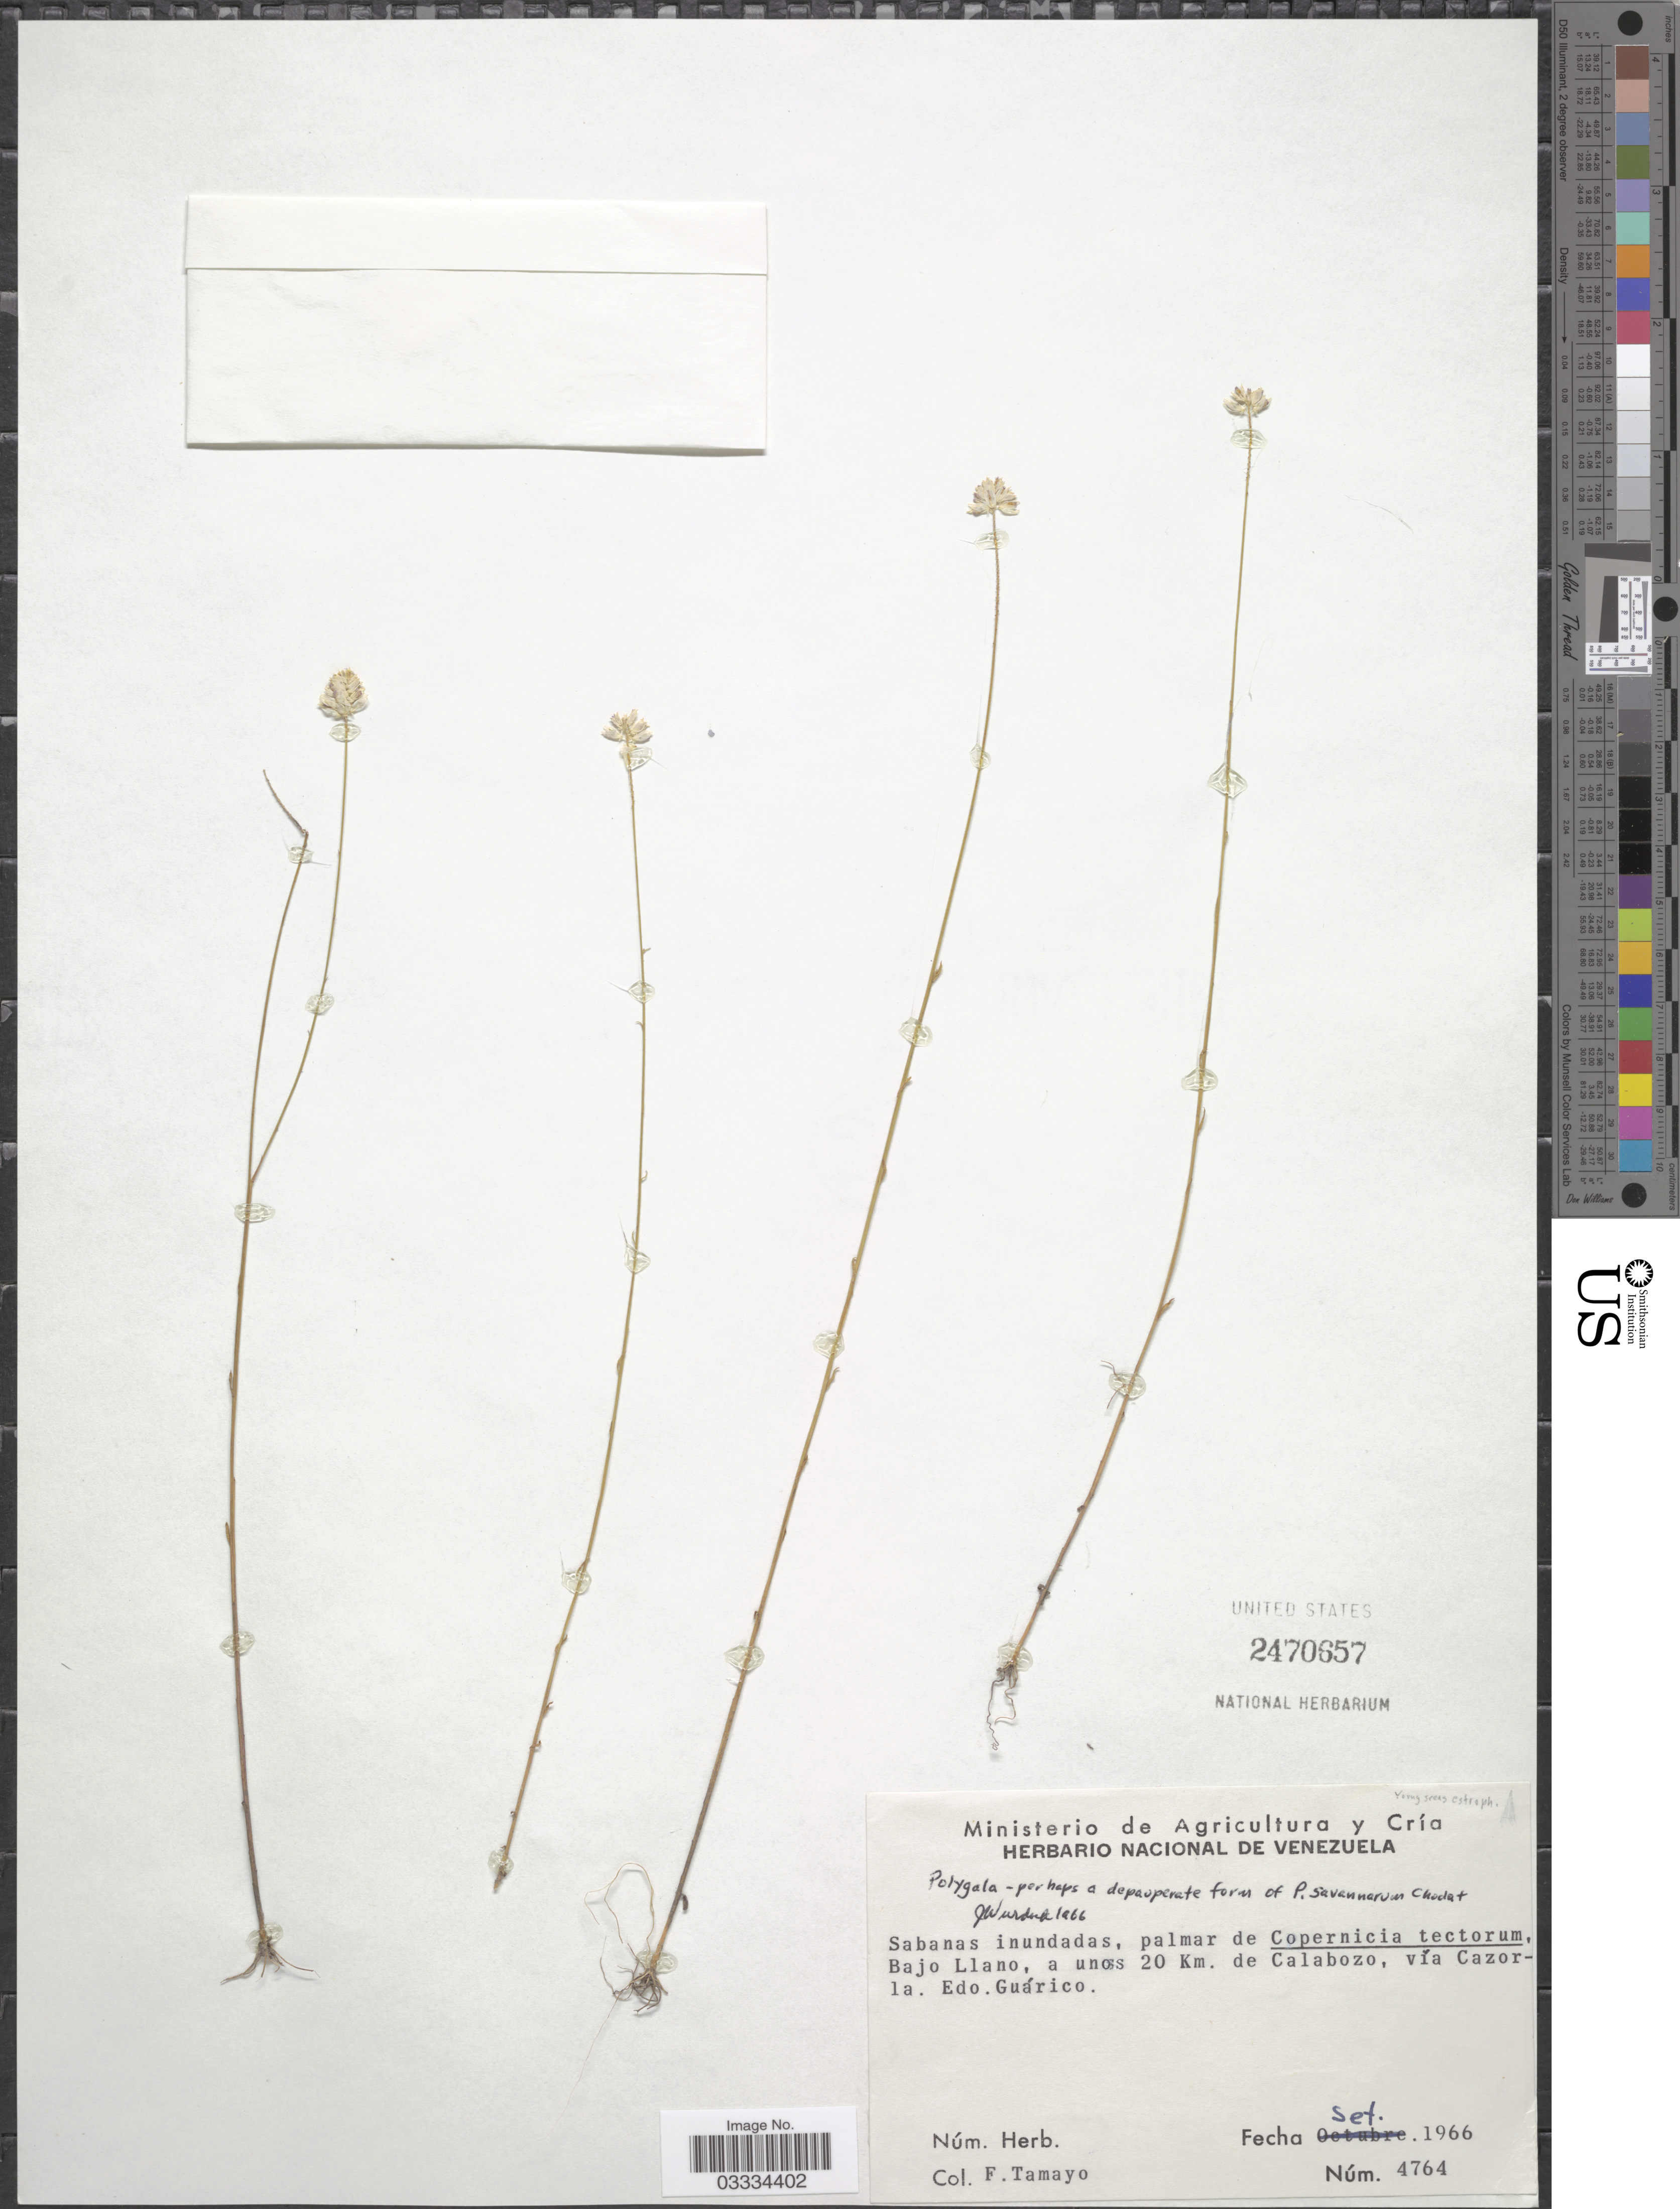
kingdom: Plantae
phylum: Tracheophyta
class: Magnoliopsida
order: Fabales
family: Polygalaceae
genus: Polygala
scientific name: Polygala sp.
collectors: F. Tamayo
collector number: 4764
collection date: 1966-09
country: Venezuela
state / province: Guárico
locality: Bajo Llano, a unos 20 Km. de Calabozo, vía Cazorla.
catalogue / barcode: US 2470657